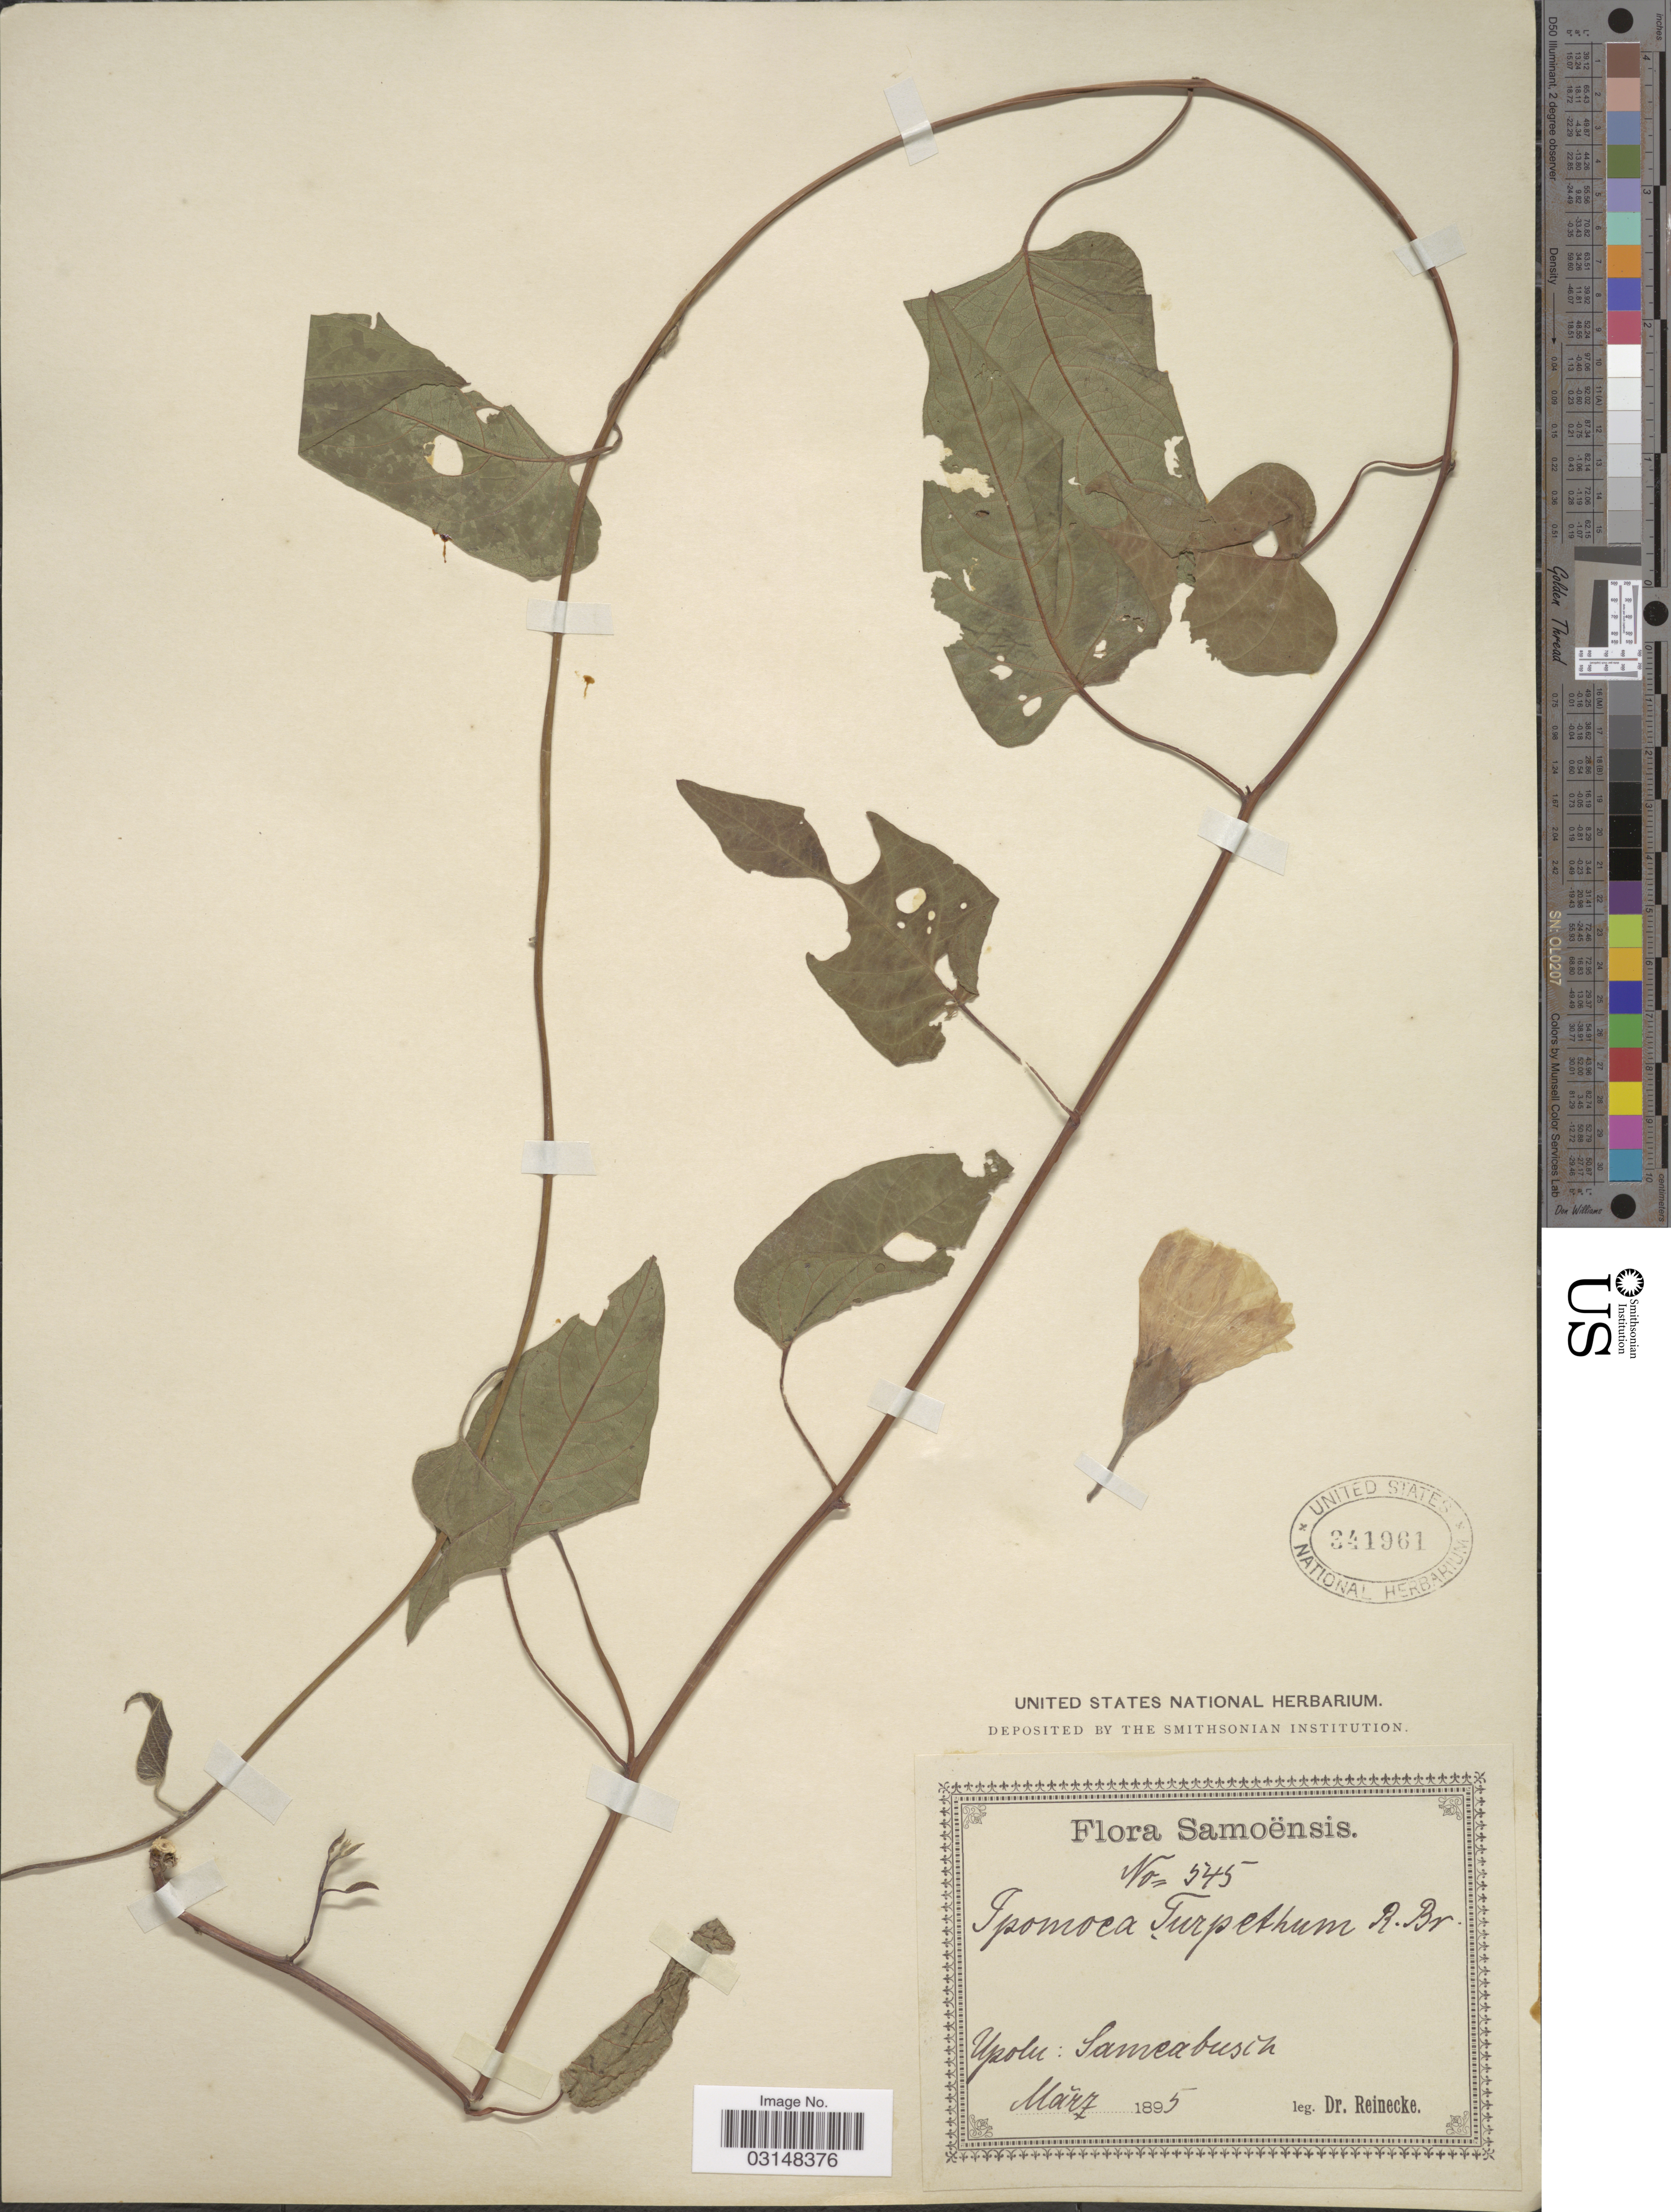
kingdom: Plantae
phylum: Tracheophyta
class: Magnoliopsida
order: Solanales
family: Convolvulaceae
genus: Operculina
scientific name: Operculina turpethum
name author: (L.) Silva Manso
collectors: -- Reinecke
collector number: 545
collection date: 1895-03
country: Samoa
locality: Samoënsis, Upolu: Sameabusin [interpreted].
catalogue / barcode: US 341961